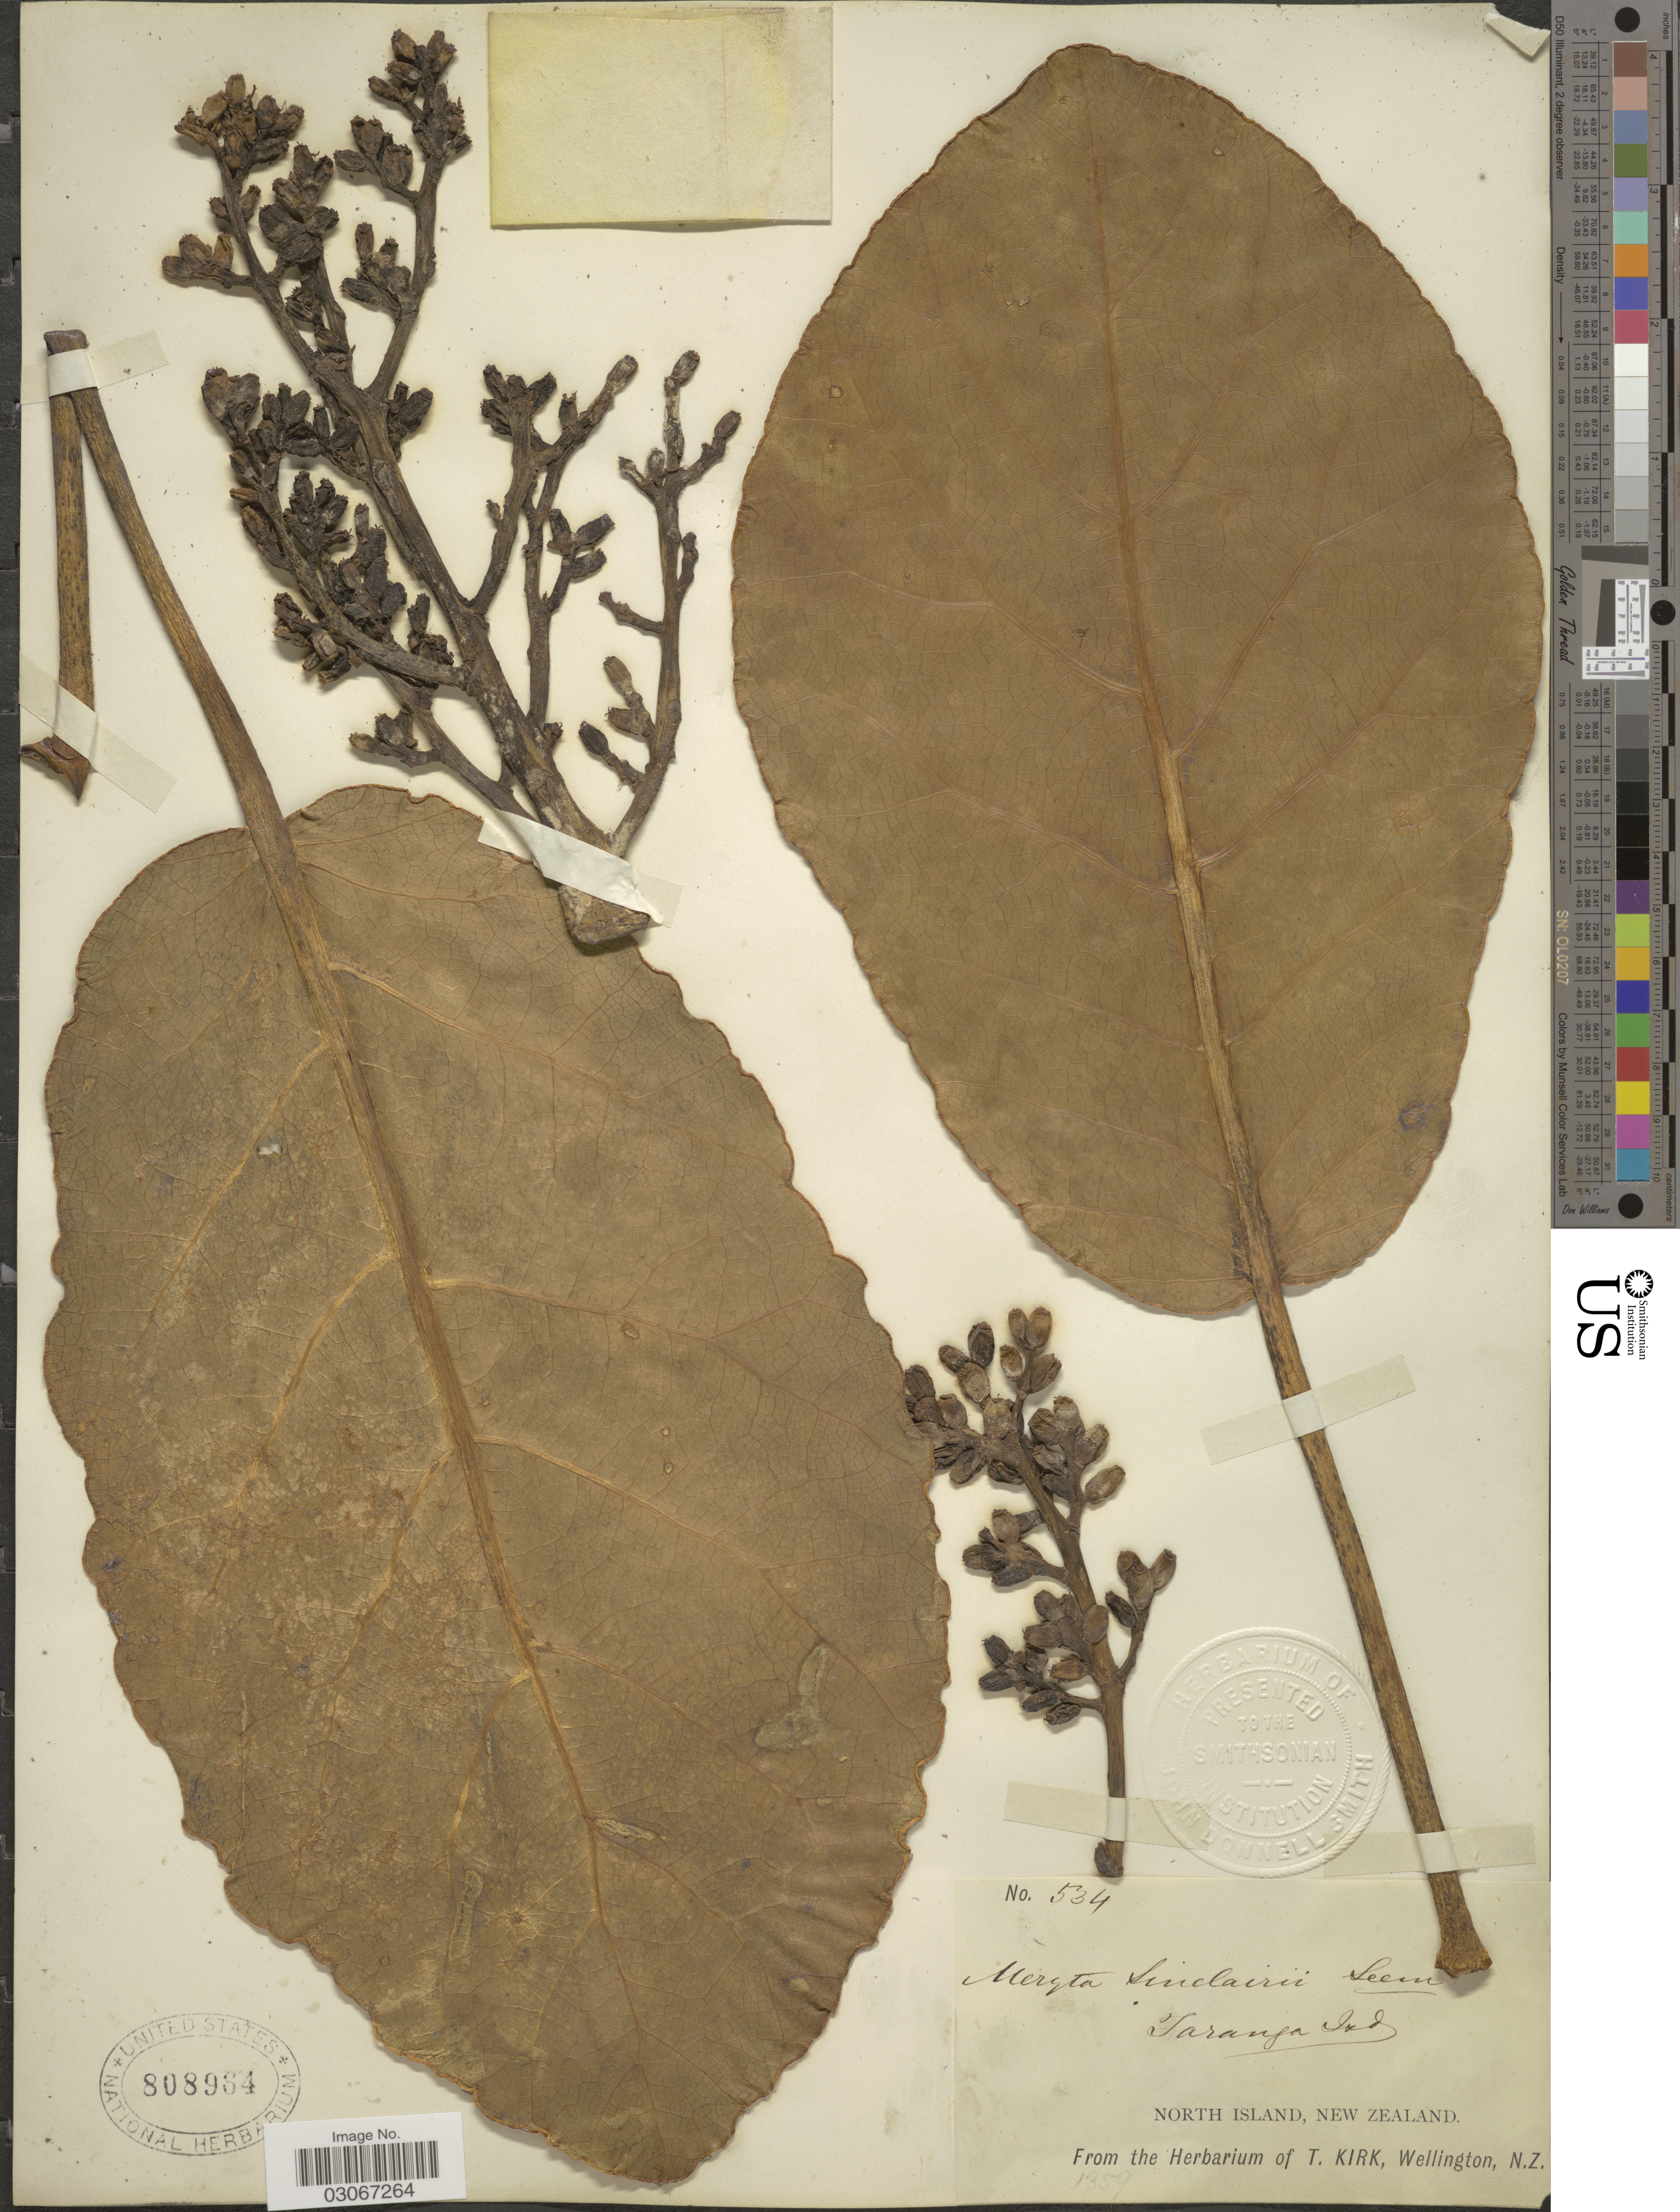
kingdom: Plantae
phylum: Tracheophyta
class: Magnoliopsida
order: Apiales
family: Araliaceae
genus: Meryta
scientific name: Meryta sinclairii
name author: (Hook. f.) Seem.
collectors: ex Herb. T. Kirk, Wellington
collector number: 534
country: New Zealand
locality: North Island.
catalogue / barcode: US 808964